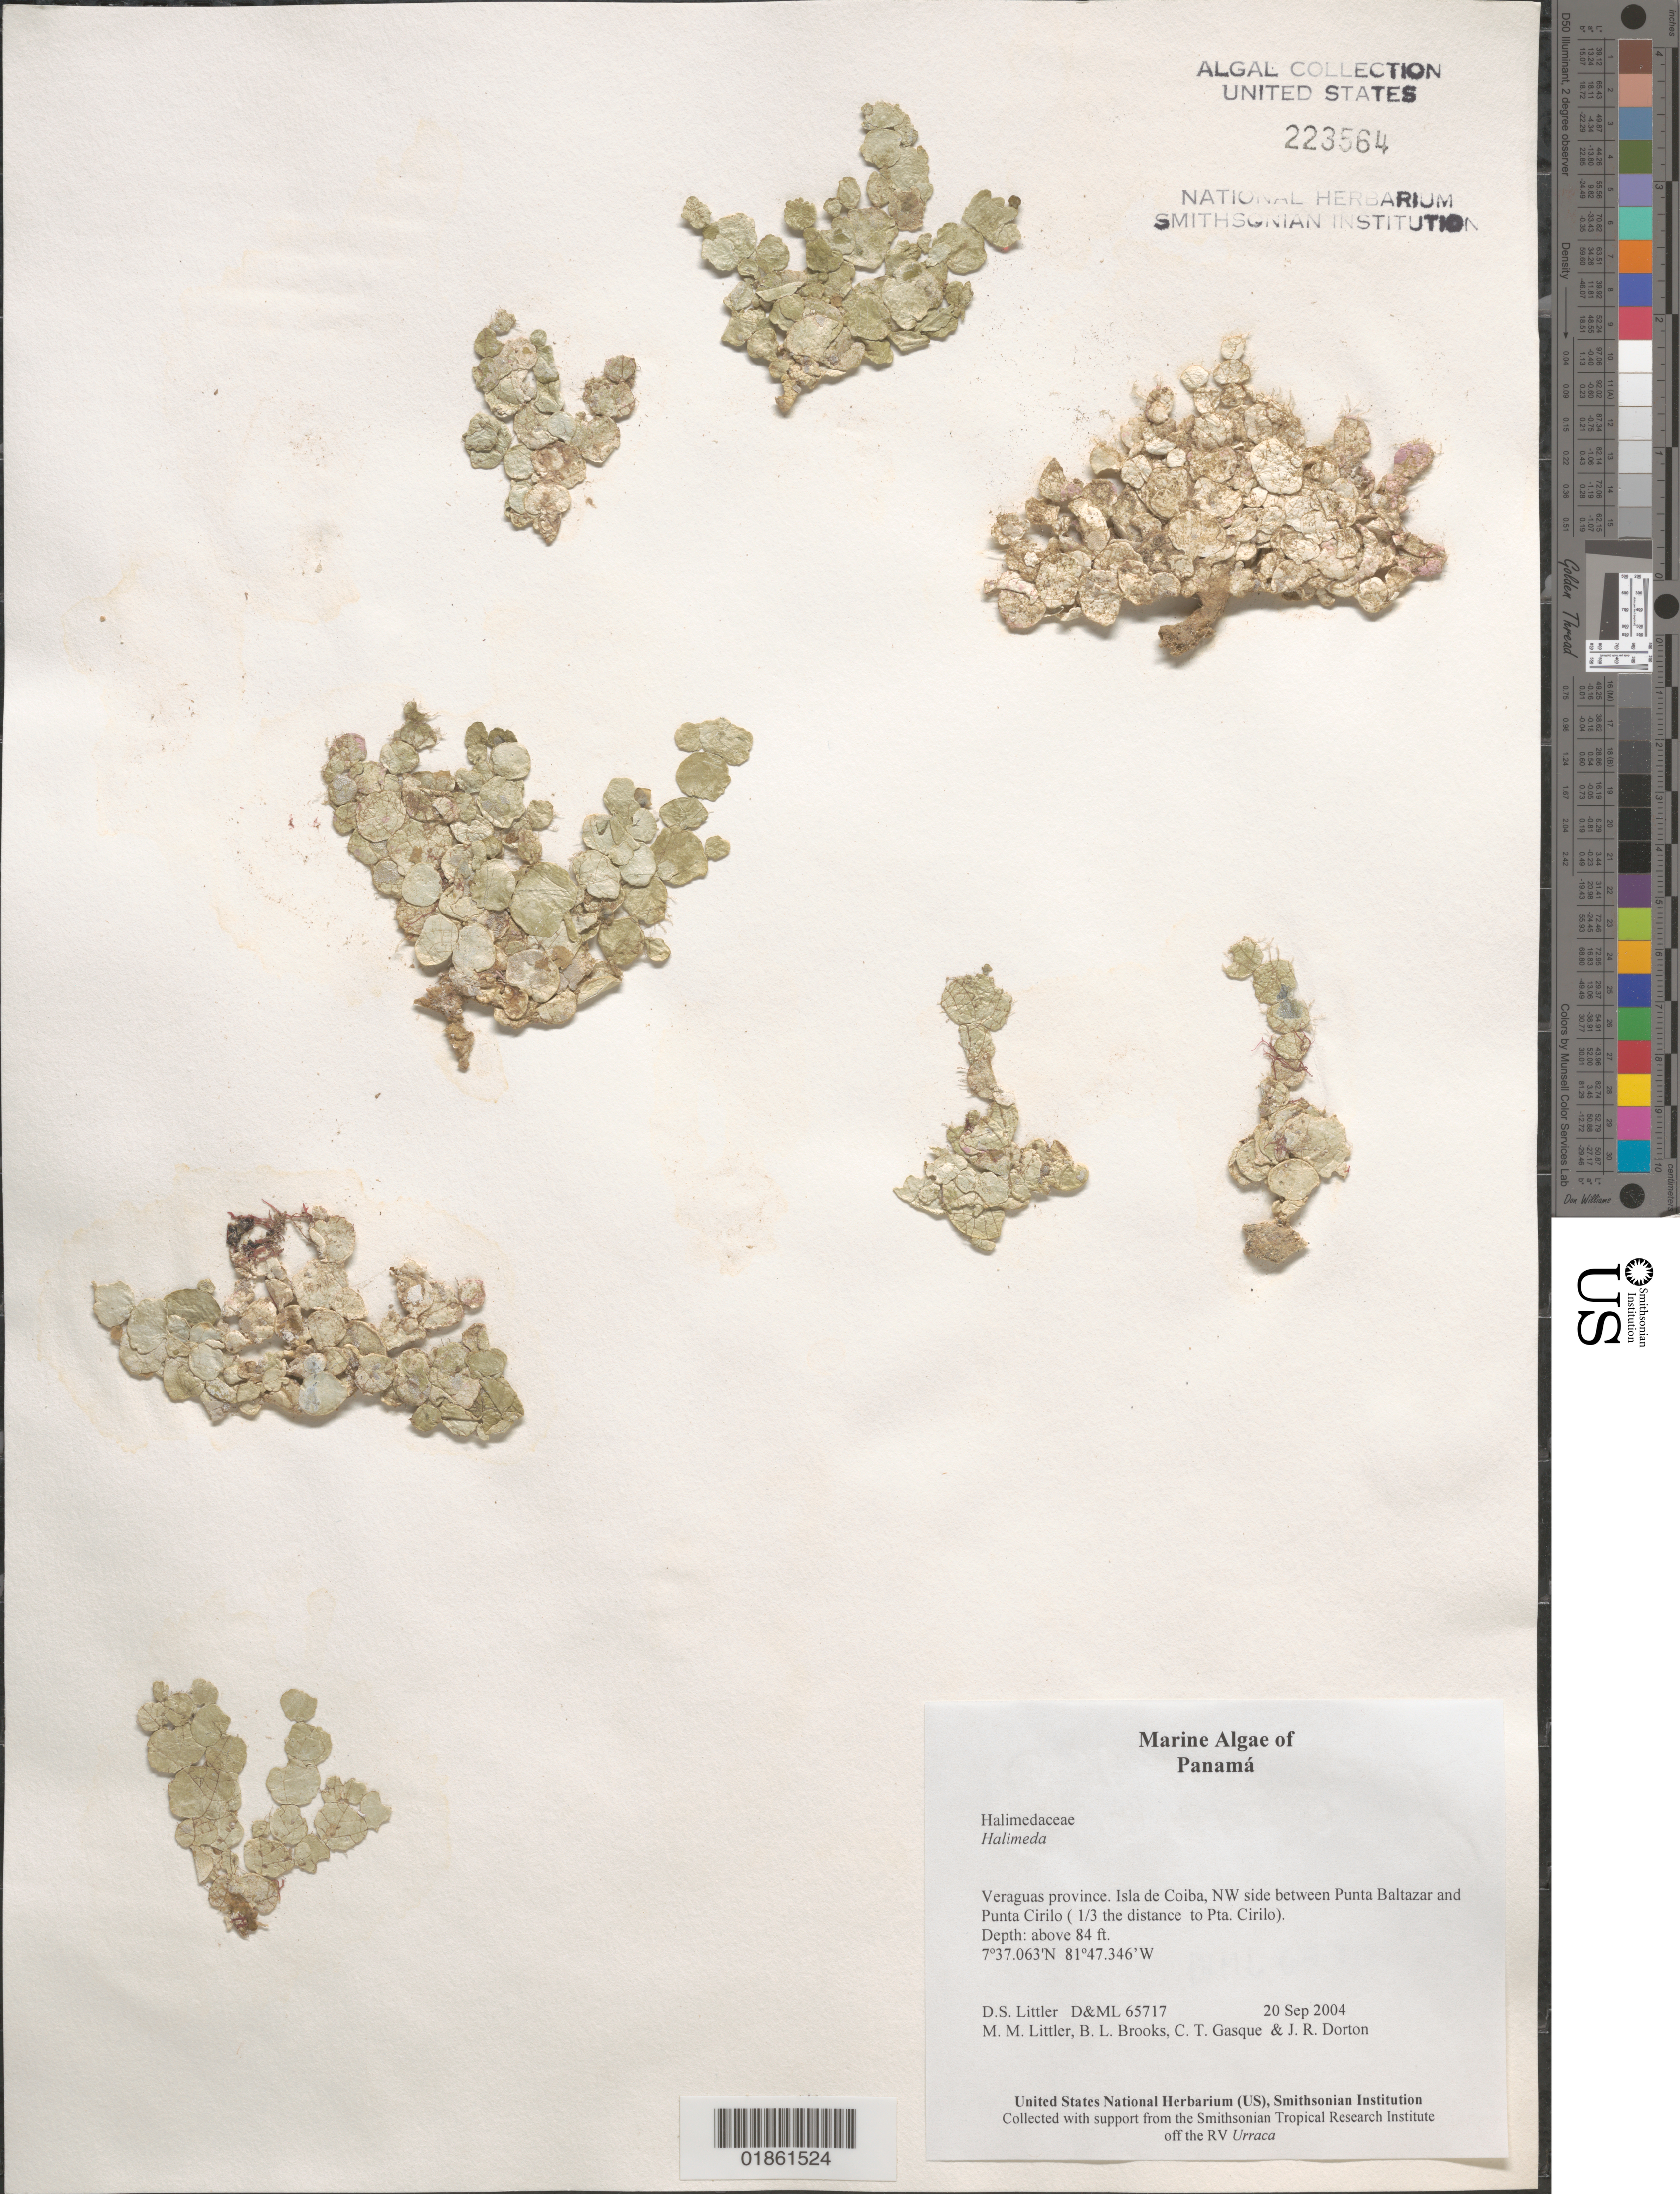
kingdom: Plantae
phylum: Chlorophyta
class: Ulvophyceae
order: Bryopsidales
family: Halimedaceae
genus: Halimeda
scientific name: Halimeda sp.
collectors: D. S. Littler, M. M. Littler, J. Dorton & C. Gasque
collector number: D&ML 65717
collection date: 2004-09-20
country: Panama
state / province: Veraguas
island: Coiba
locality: Isla de Coiba. NW Betweenf Punta Baltazar & Pta. Cirilo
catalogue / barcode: US 223564